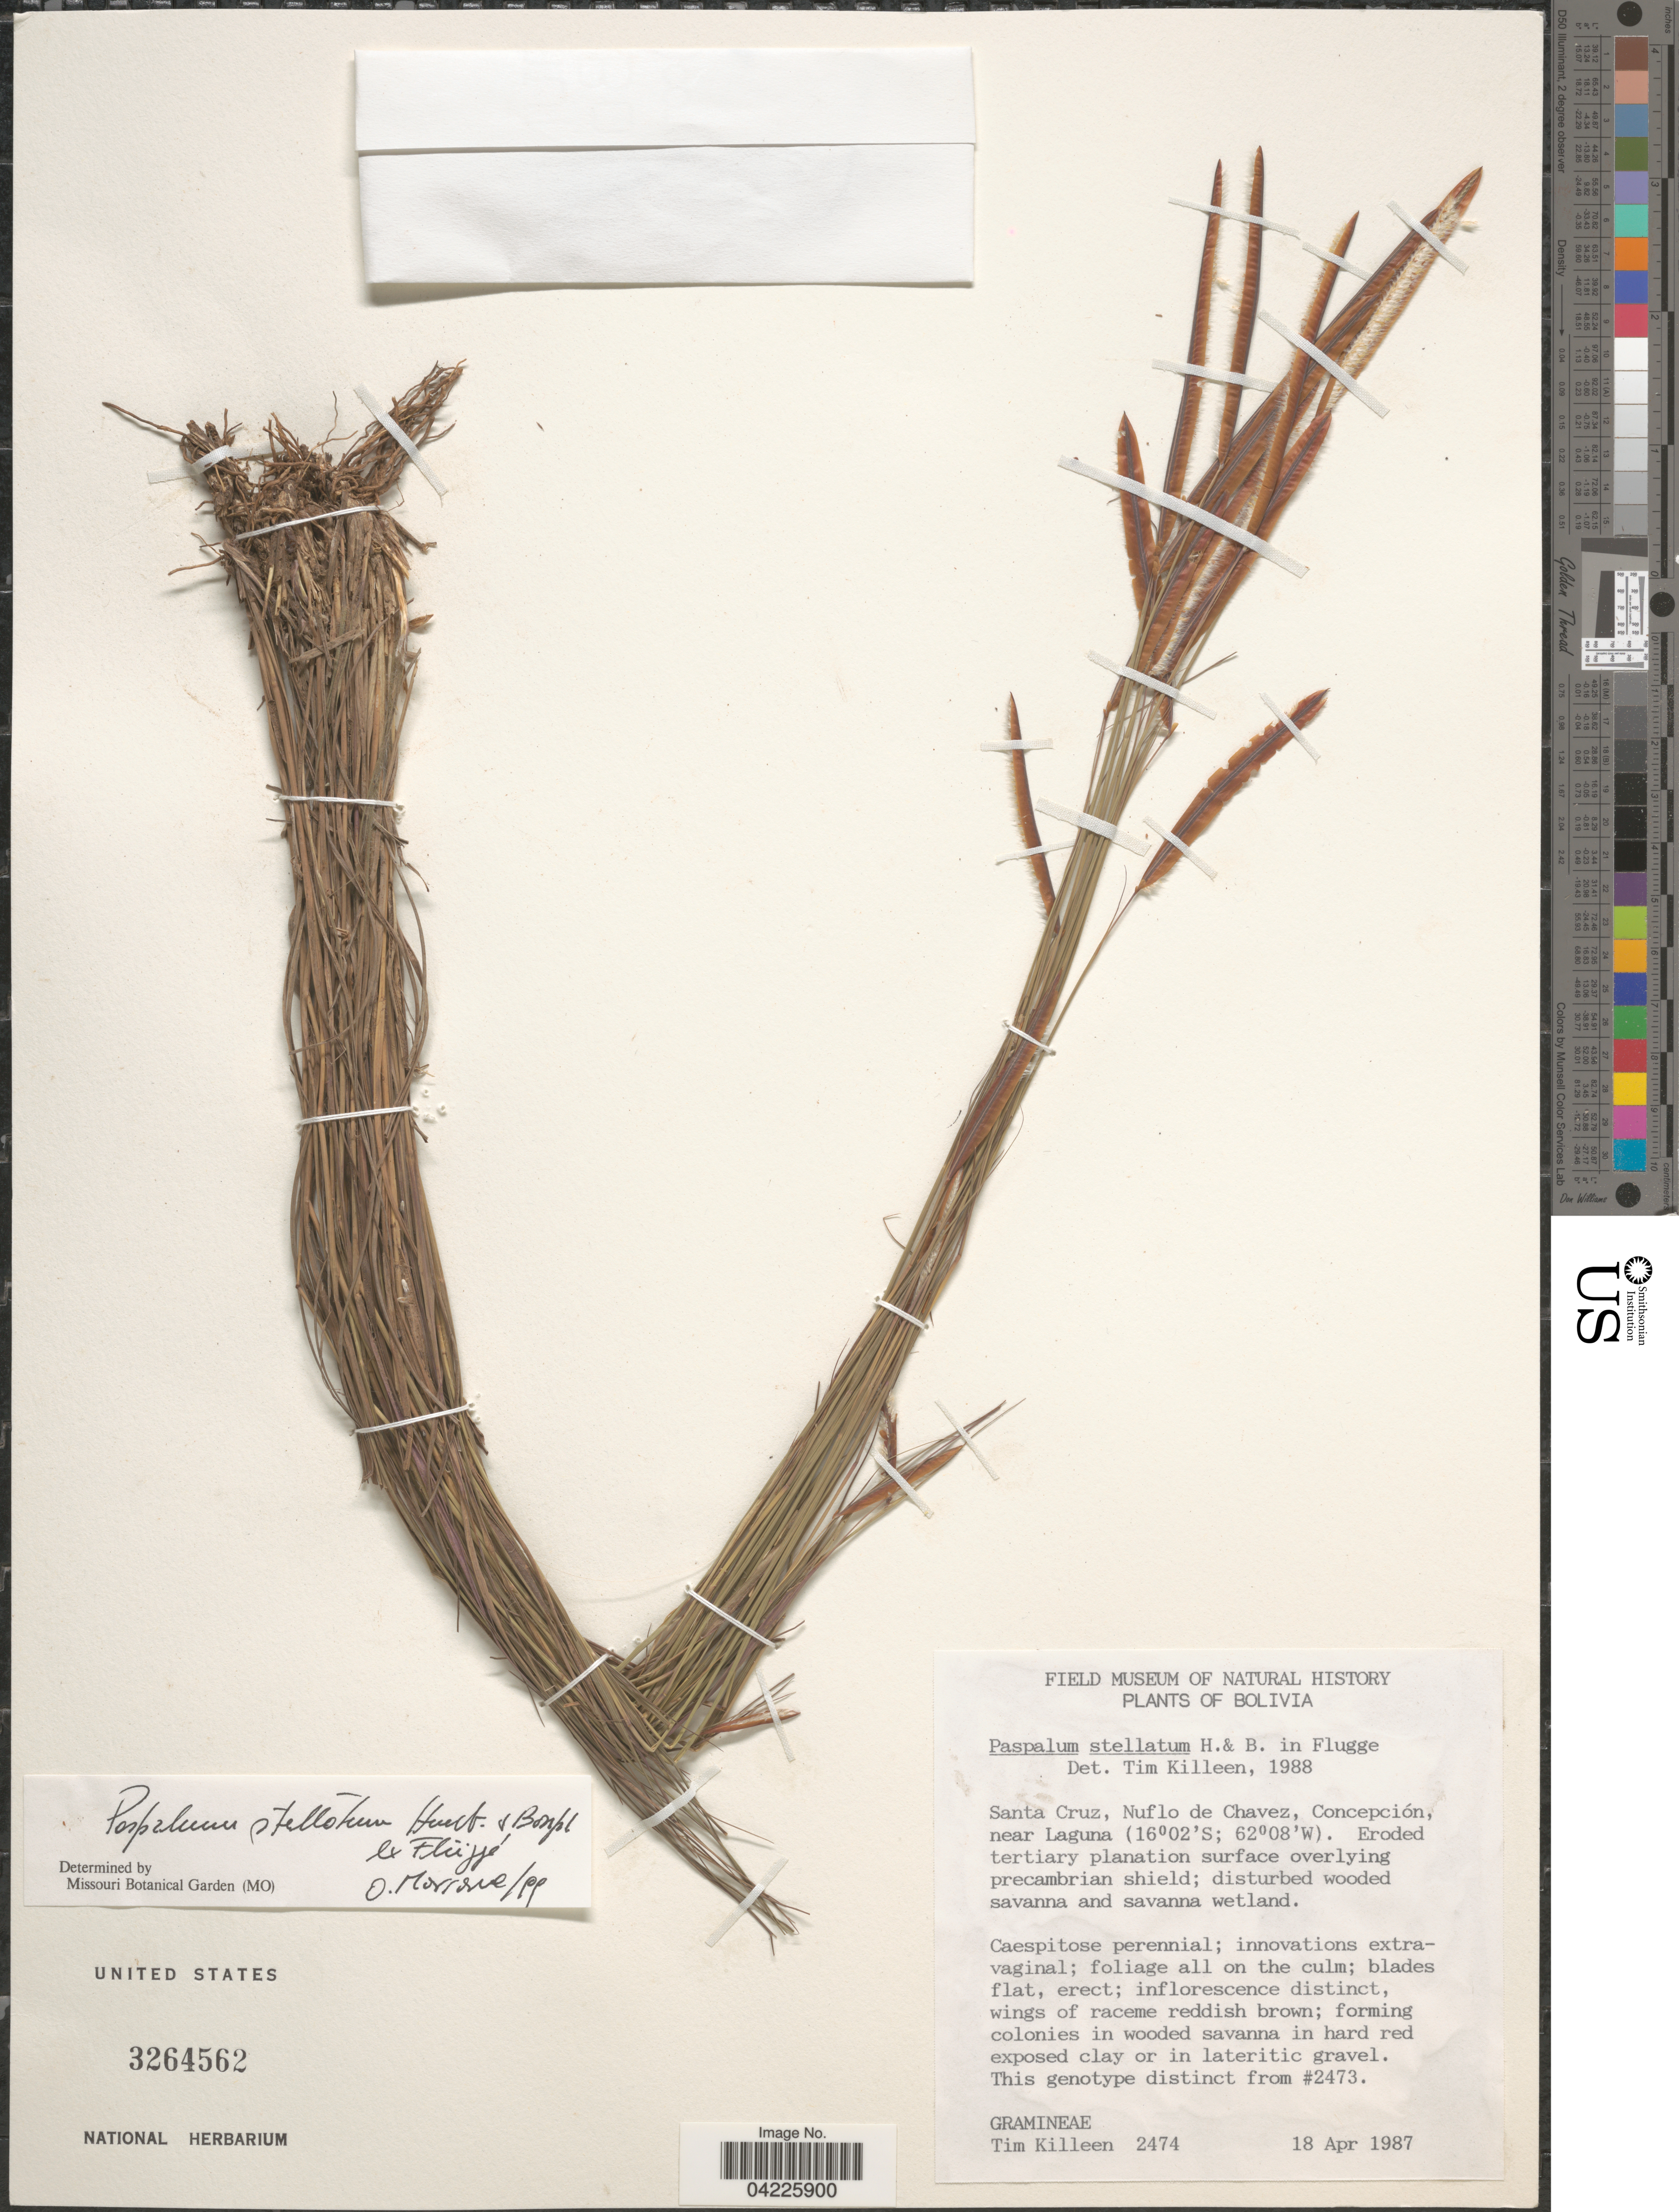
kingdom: Plantae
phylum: Tracheophyta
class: Liliopsida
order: Poales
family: Poaceae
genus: Paspalum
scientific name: Paspalum stellatum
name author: Humb. & Bonpl. ex Flüggé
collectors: T. J. Killeen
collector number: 2474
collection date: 1987-04-18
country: Bolivia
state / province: Santa Cruz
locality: Nuflo de Chavez, Concepción, near Laguna.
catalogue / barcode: US 3264562